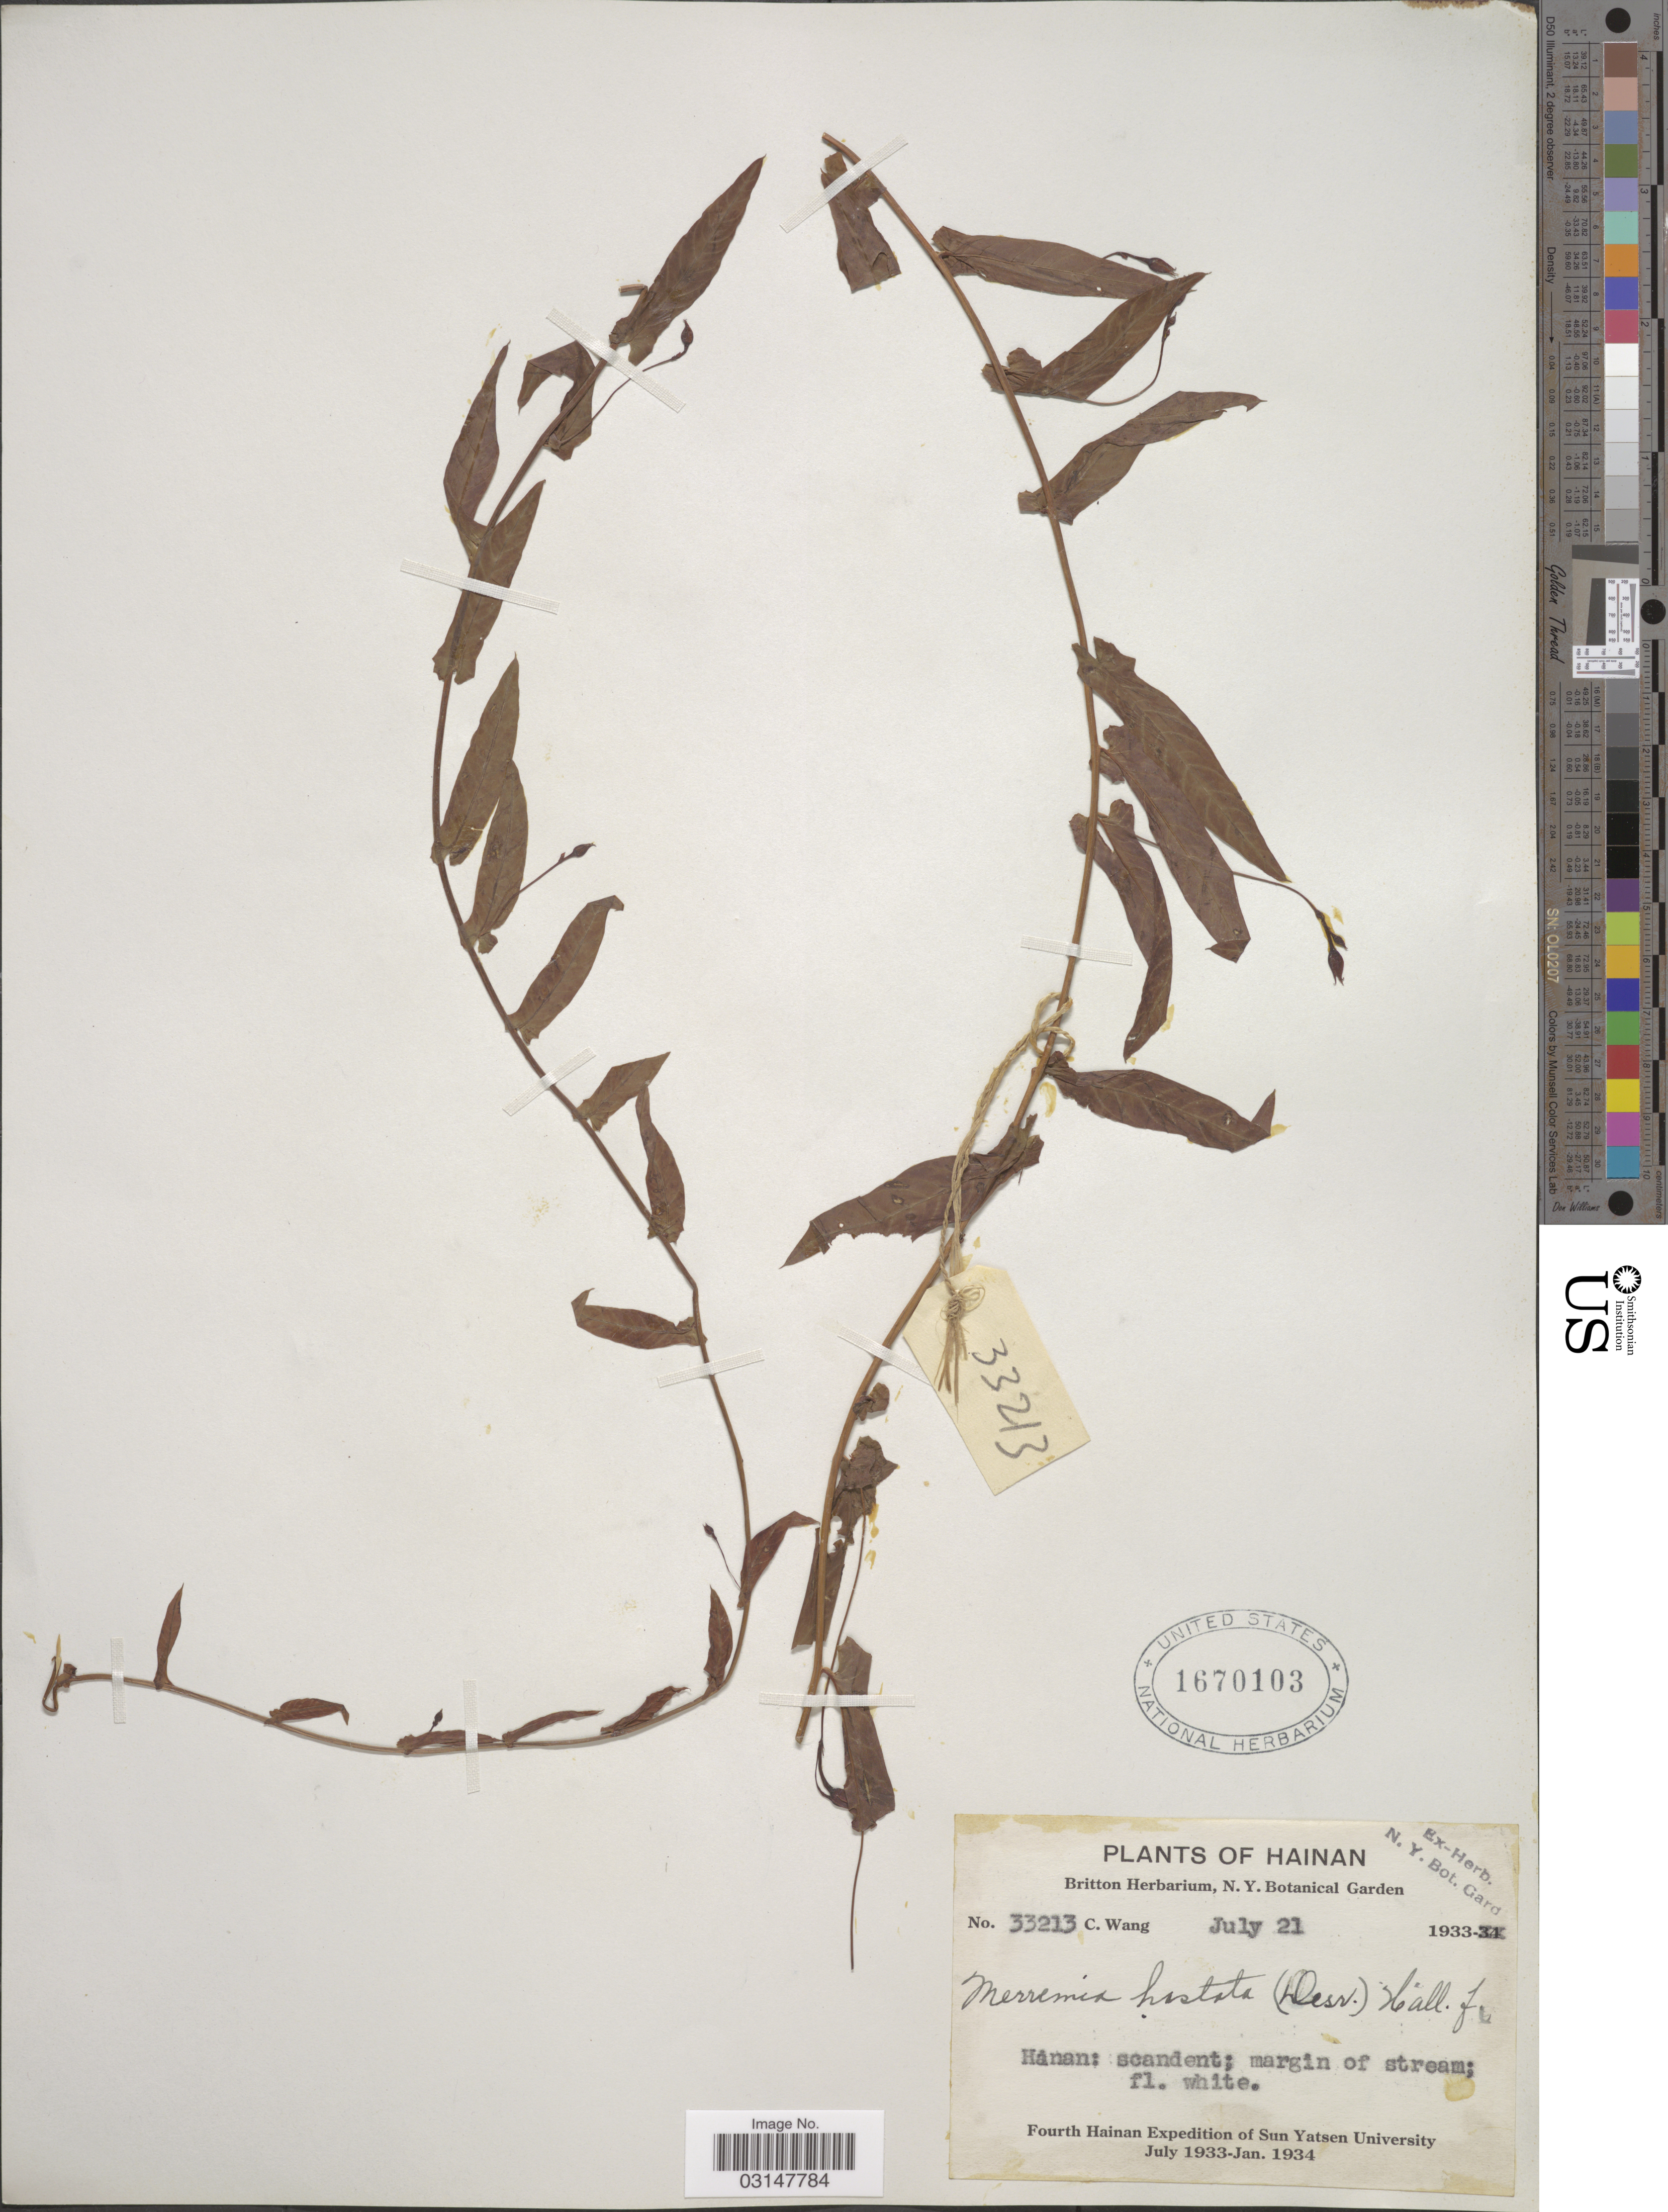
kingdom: Plantae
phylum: Tracheophyta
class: Magnoliopsida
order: Solanales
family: Convolvulaceae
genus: Xenostegia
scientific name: Xenostegia tridentata subsp. hastata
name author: (Ooststr.) Parmar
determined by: Strong, Mark T., (BOT), Smithsonian Institution - National Museum of Natural History (UNITED STATES)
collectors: C. Wang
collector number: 133213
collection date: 1933-07-21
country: China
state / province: Hainan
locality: Hainan.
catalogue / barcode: US 1670103